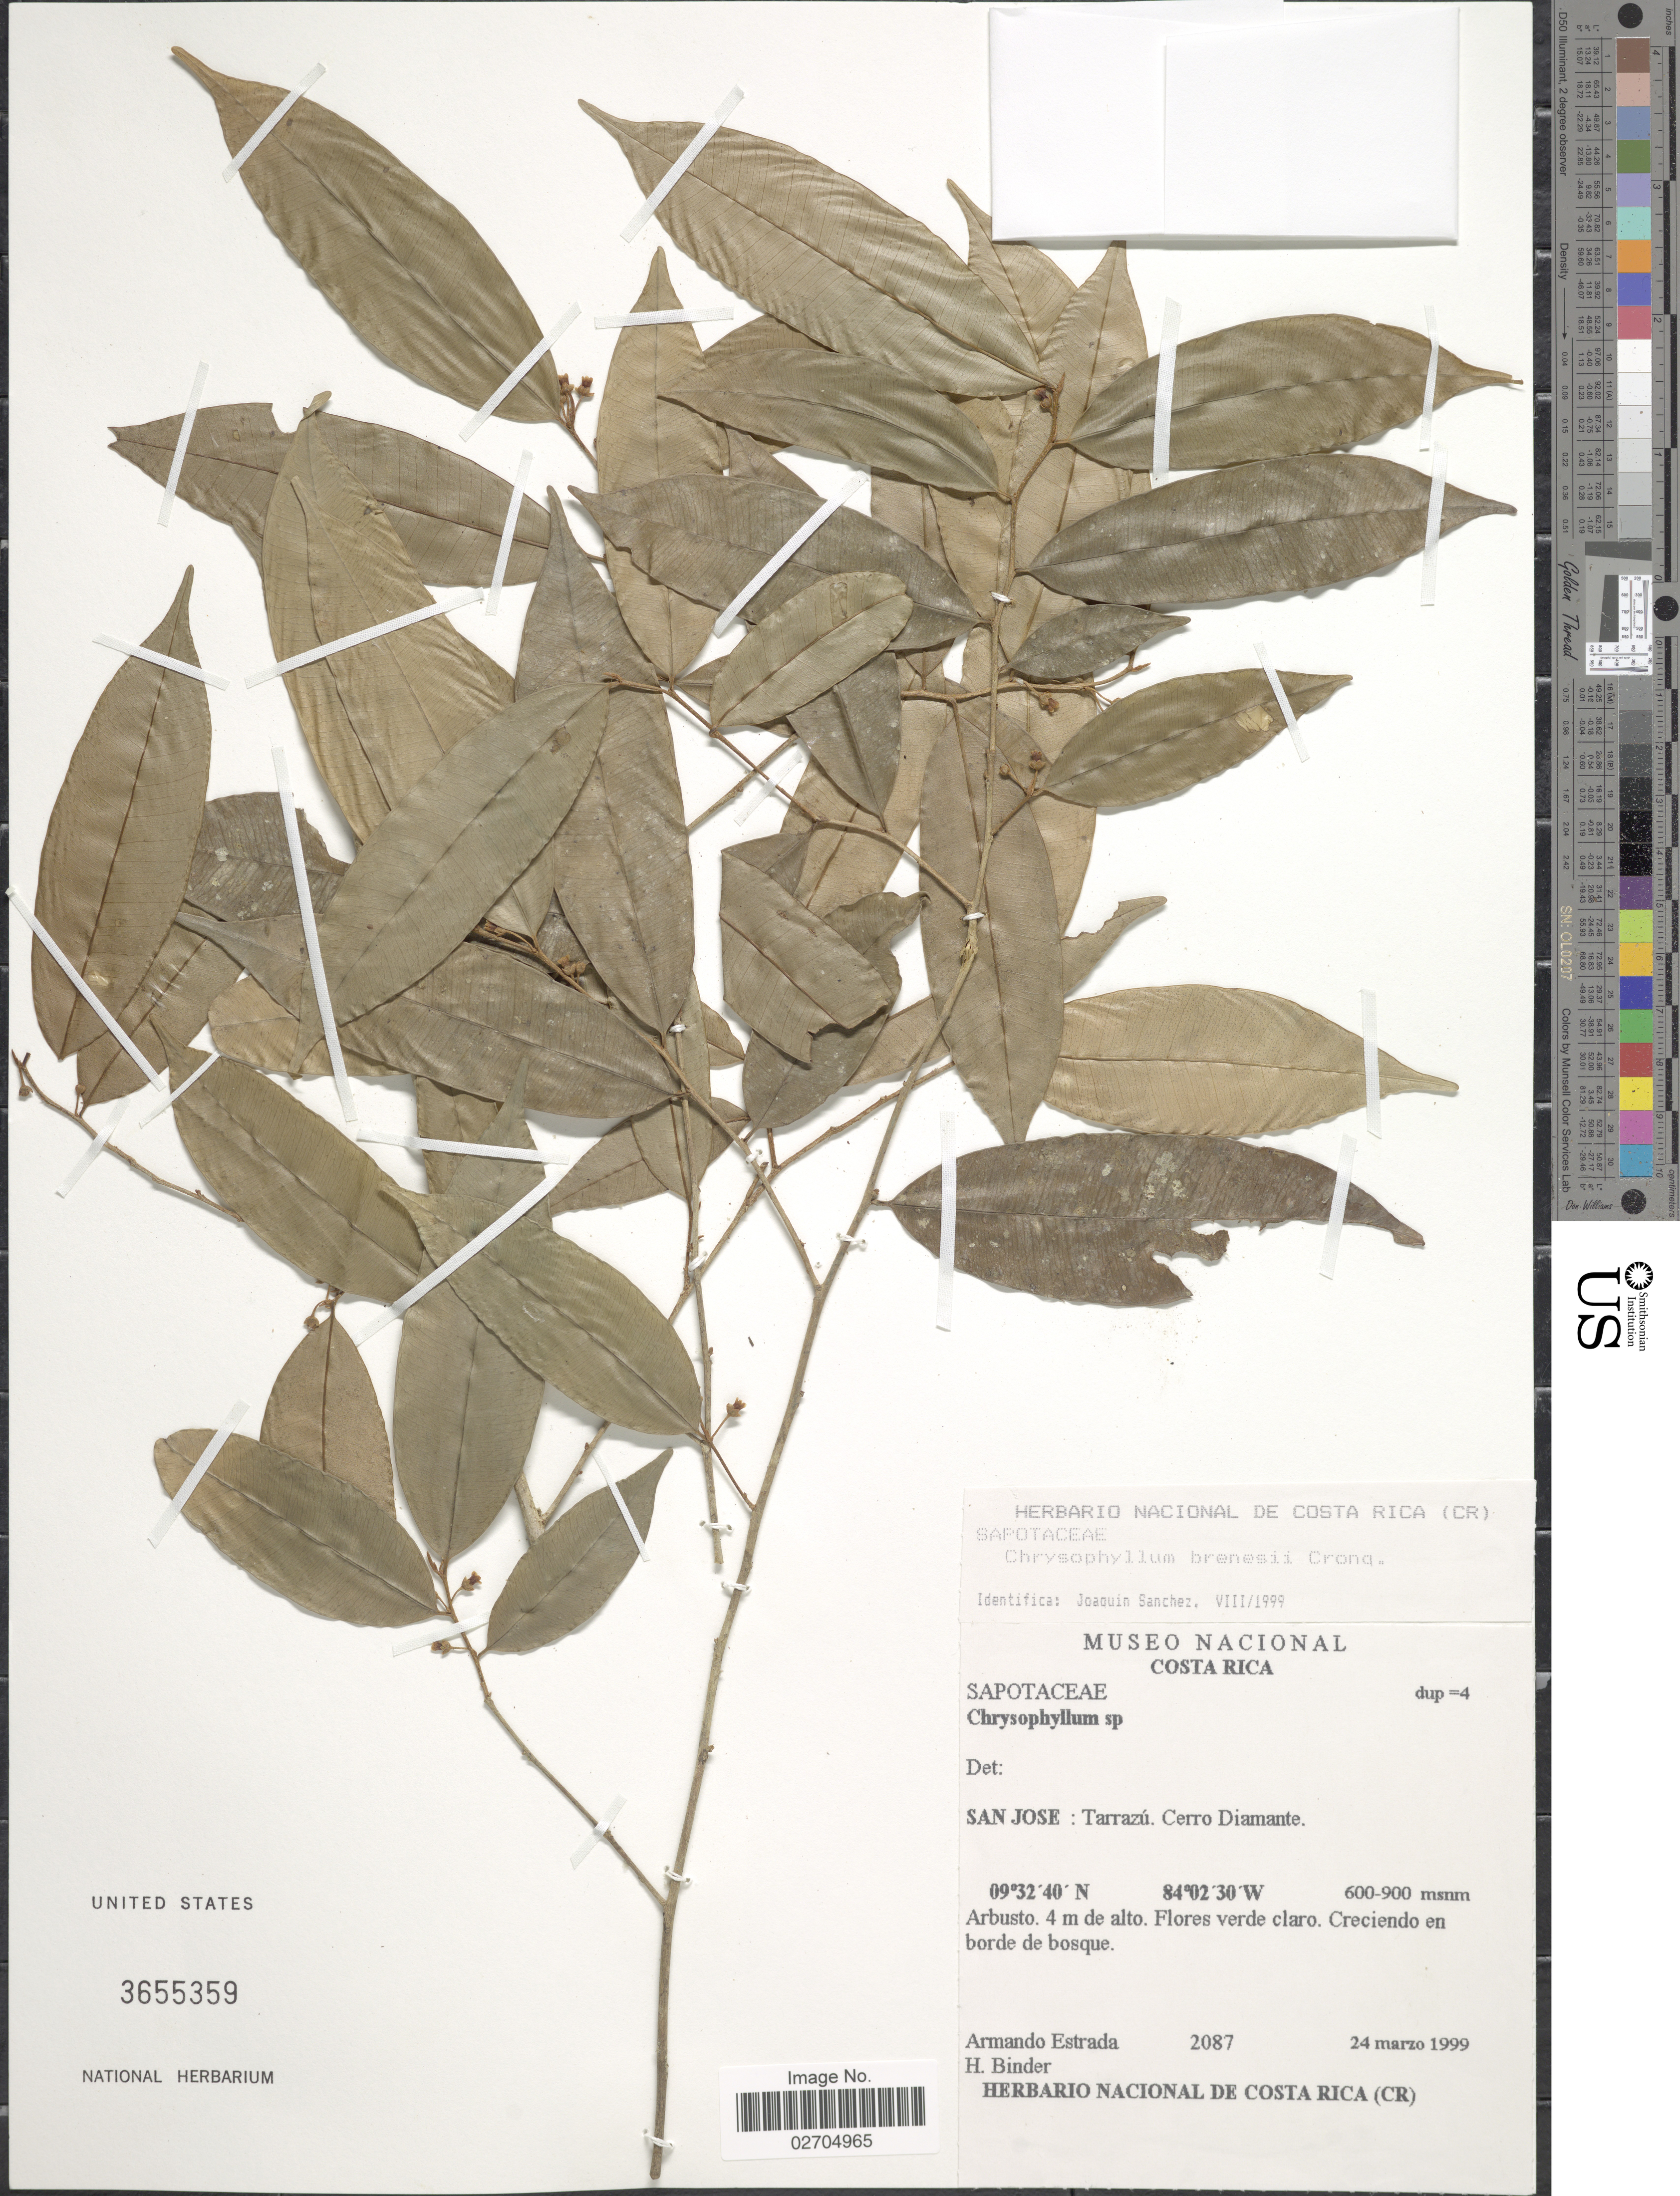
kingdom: Plantae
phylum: Tracheophyta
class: Magnoliopsida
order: Ericales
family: Sapotaceae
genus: Chrysophyllum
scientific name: Chrysophyllum brenesii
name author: Cronq.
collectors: A. Estrada & H. Binder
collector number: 2087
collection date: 1999-03-24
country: Costa Rica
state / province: San José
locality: Tarrazu, Cerro Diamante, Creciendo en borde de bosque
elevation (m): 600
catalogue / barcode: US 3655359